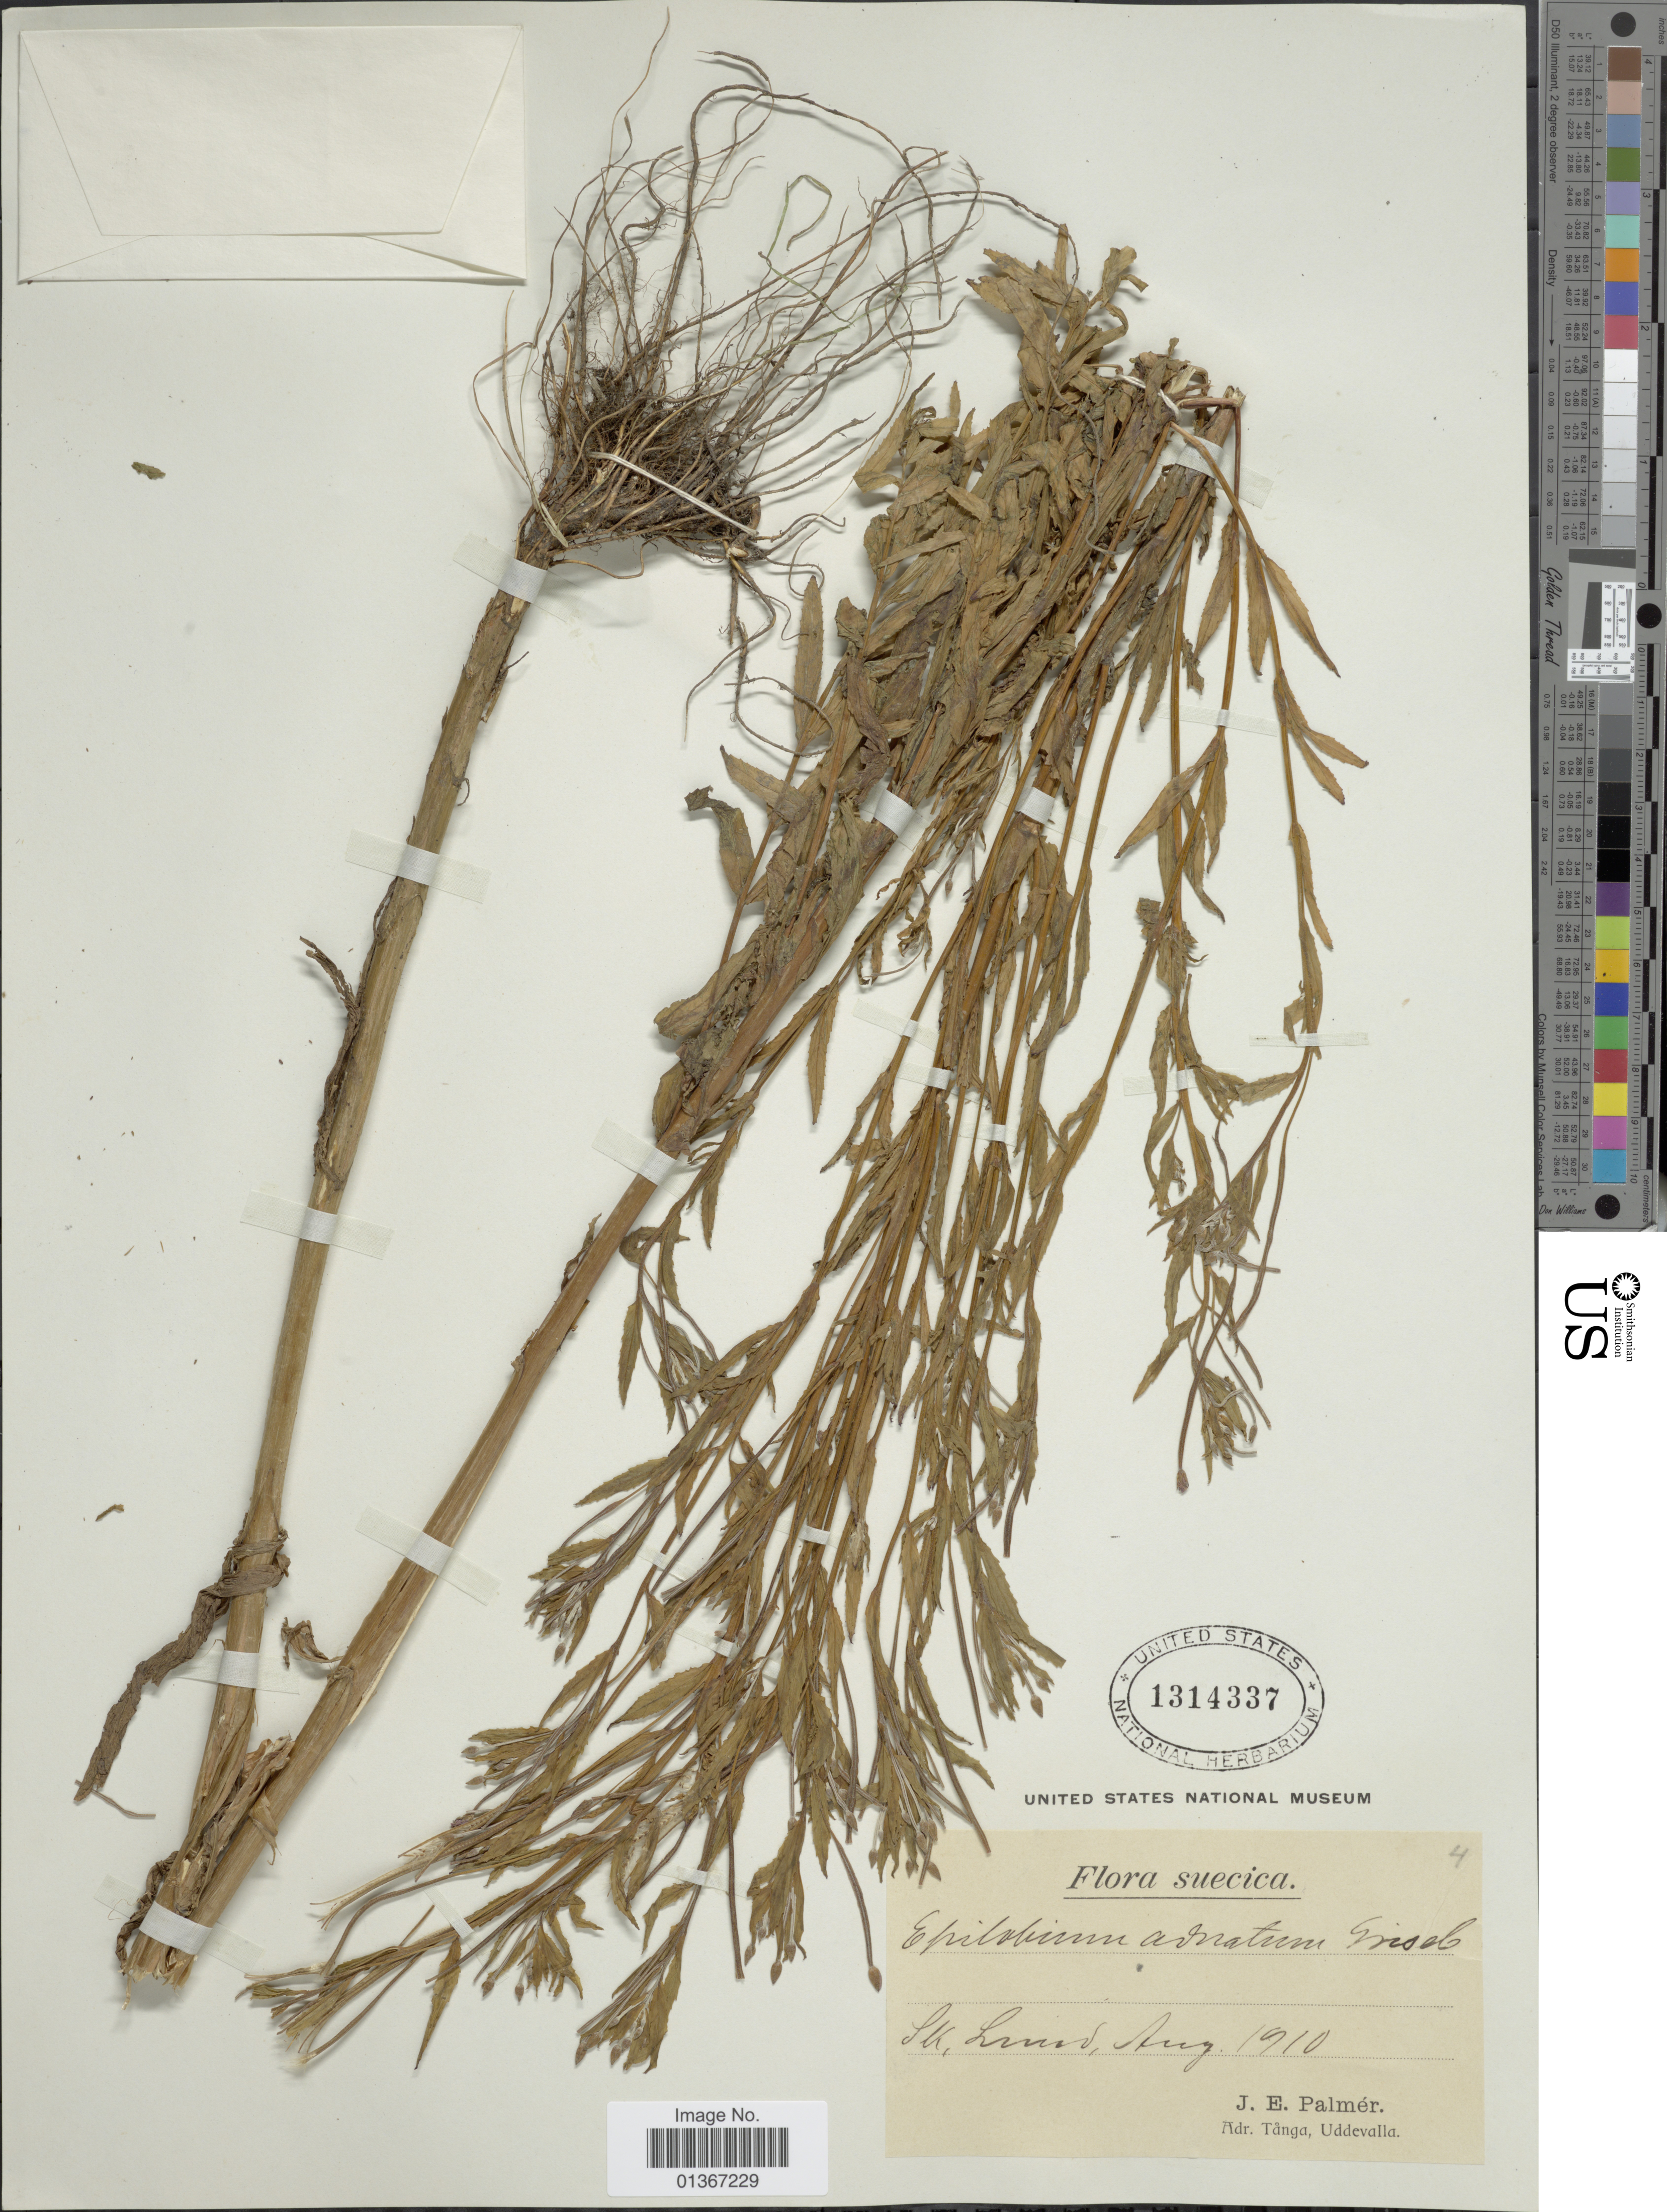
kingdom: Plantae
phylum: Tracheophyta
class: Magnoliopsida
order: Myrtales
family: Onagraceae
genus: Epilobium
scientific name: Epilobium tetragonum subsp. tetragonum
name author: L.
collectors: J. Palmer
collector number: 4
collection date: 1910-08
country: Sweden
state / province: Skåne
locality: Suecica. Sk, Lund.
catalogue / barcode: US 1314337